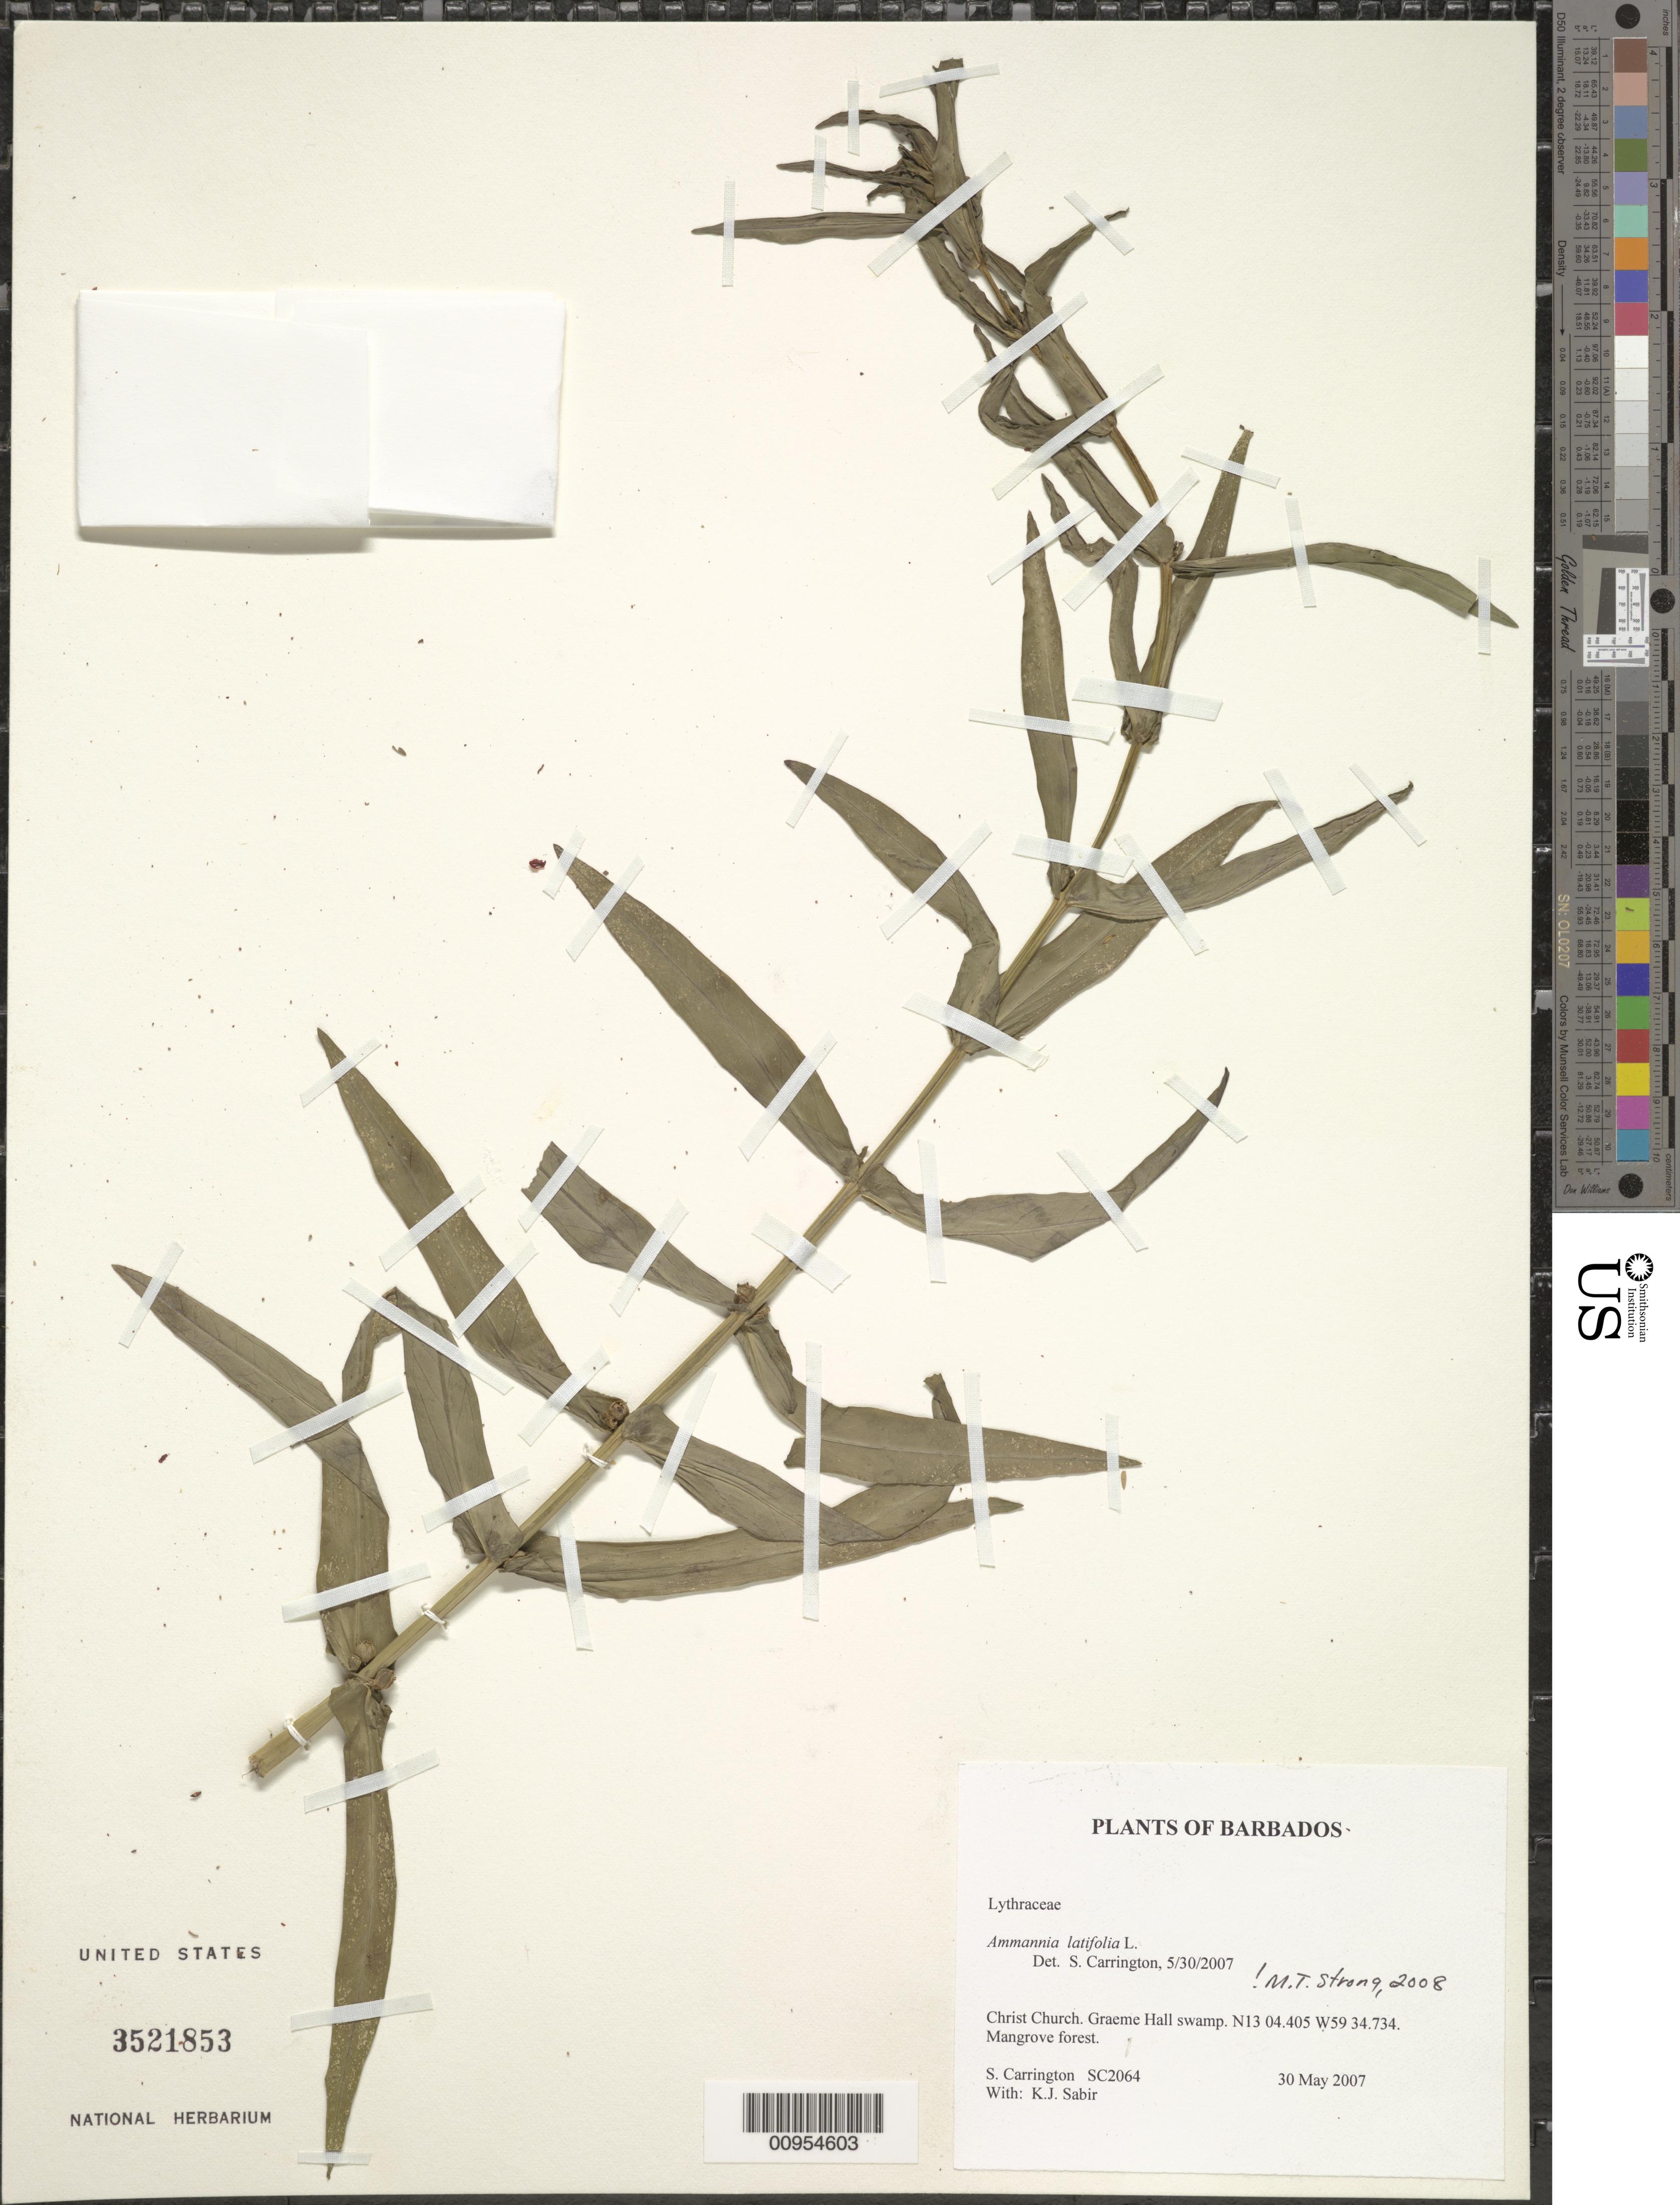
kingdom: Plantae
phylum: Tracheophyta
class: Magnoliopsida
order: Myrtales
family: Lythraceae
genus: Ammannia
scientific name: Ammannia latifolia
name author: L.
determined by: Strong, M. T., (US), Smithsonian Institution - National Museum of Natural History (UNITED STATES)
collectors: C. M. S. Carrington & K. Sabir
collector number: SC 2064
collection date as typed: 30 May 2007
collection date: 2007-05-30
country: Barbados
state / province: Christ Church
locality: Graeme Hall swamp.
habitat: Mangrove forest.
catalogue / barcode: US 3521853